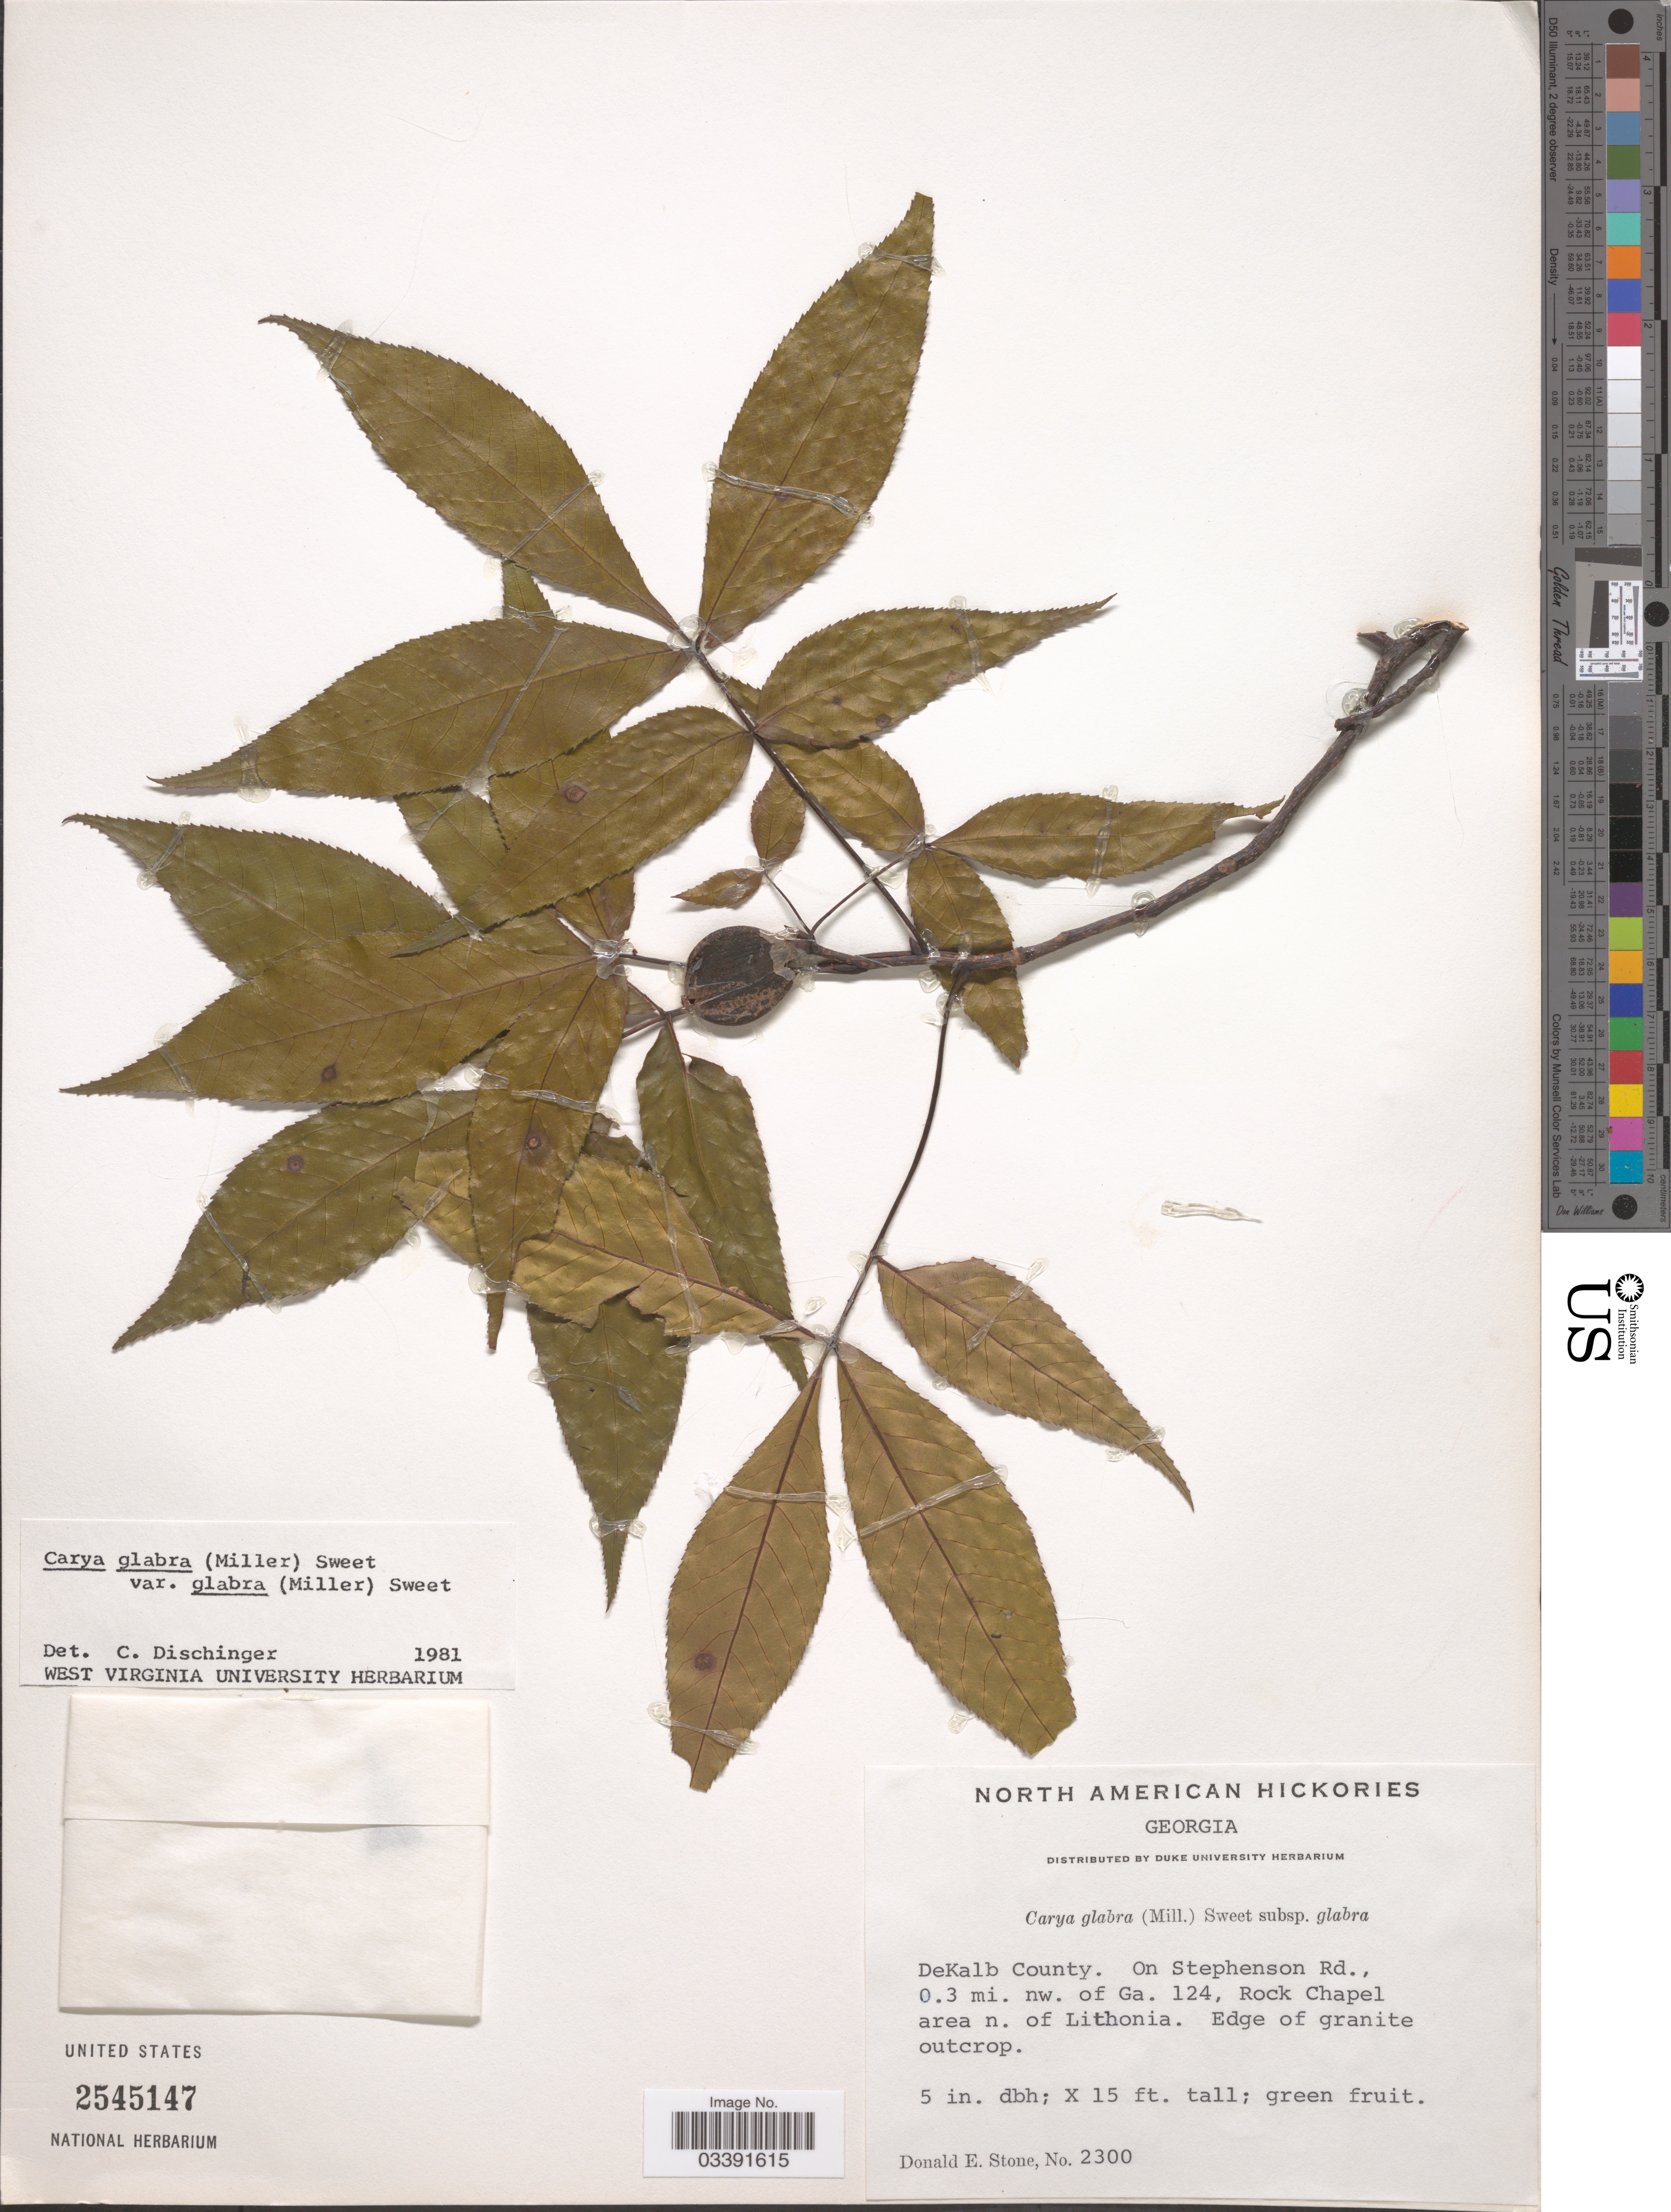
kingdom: Plantae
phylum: Tracheophyta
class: Magnoliopsida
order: Fagales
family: Juglandaceae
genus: Carya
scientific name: Carya glabra var. glabra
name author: (Mill.) Sweet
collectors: D. Stone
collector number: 2300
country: United States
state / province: Georgia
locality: DeKalb County. On Stephenson Rd., 0.3 mi. nw. of Ga. 124, Rock Chapel area n. of Lithonia.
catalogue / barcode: US 2545147